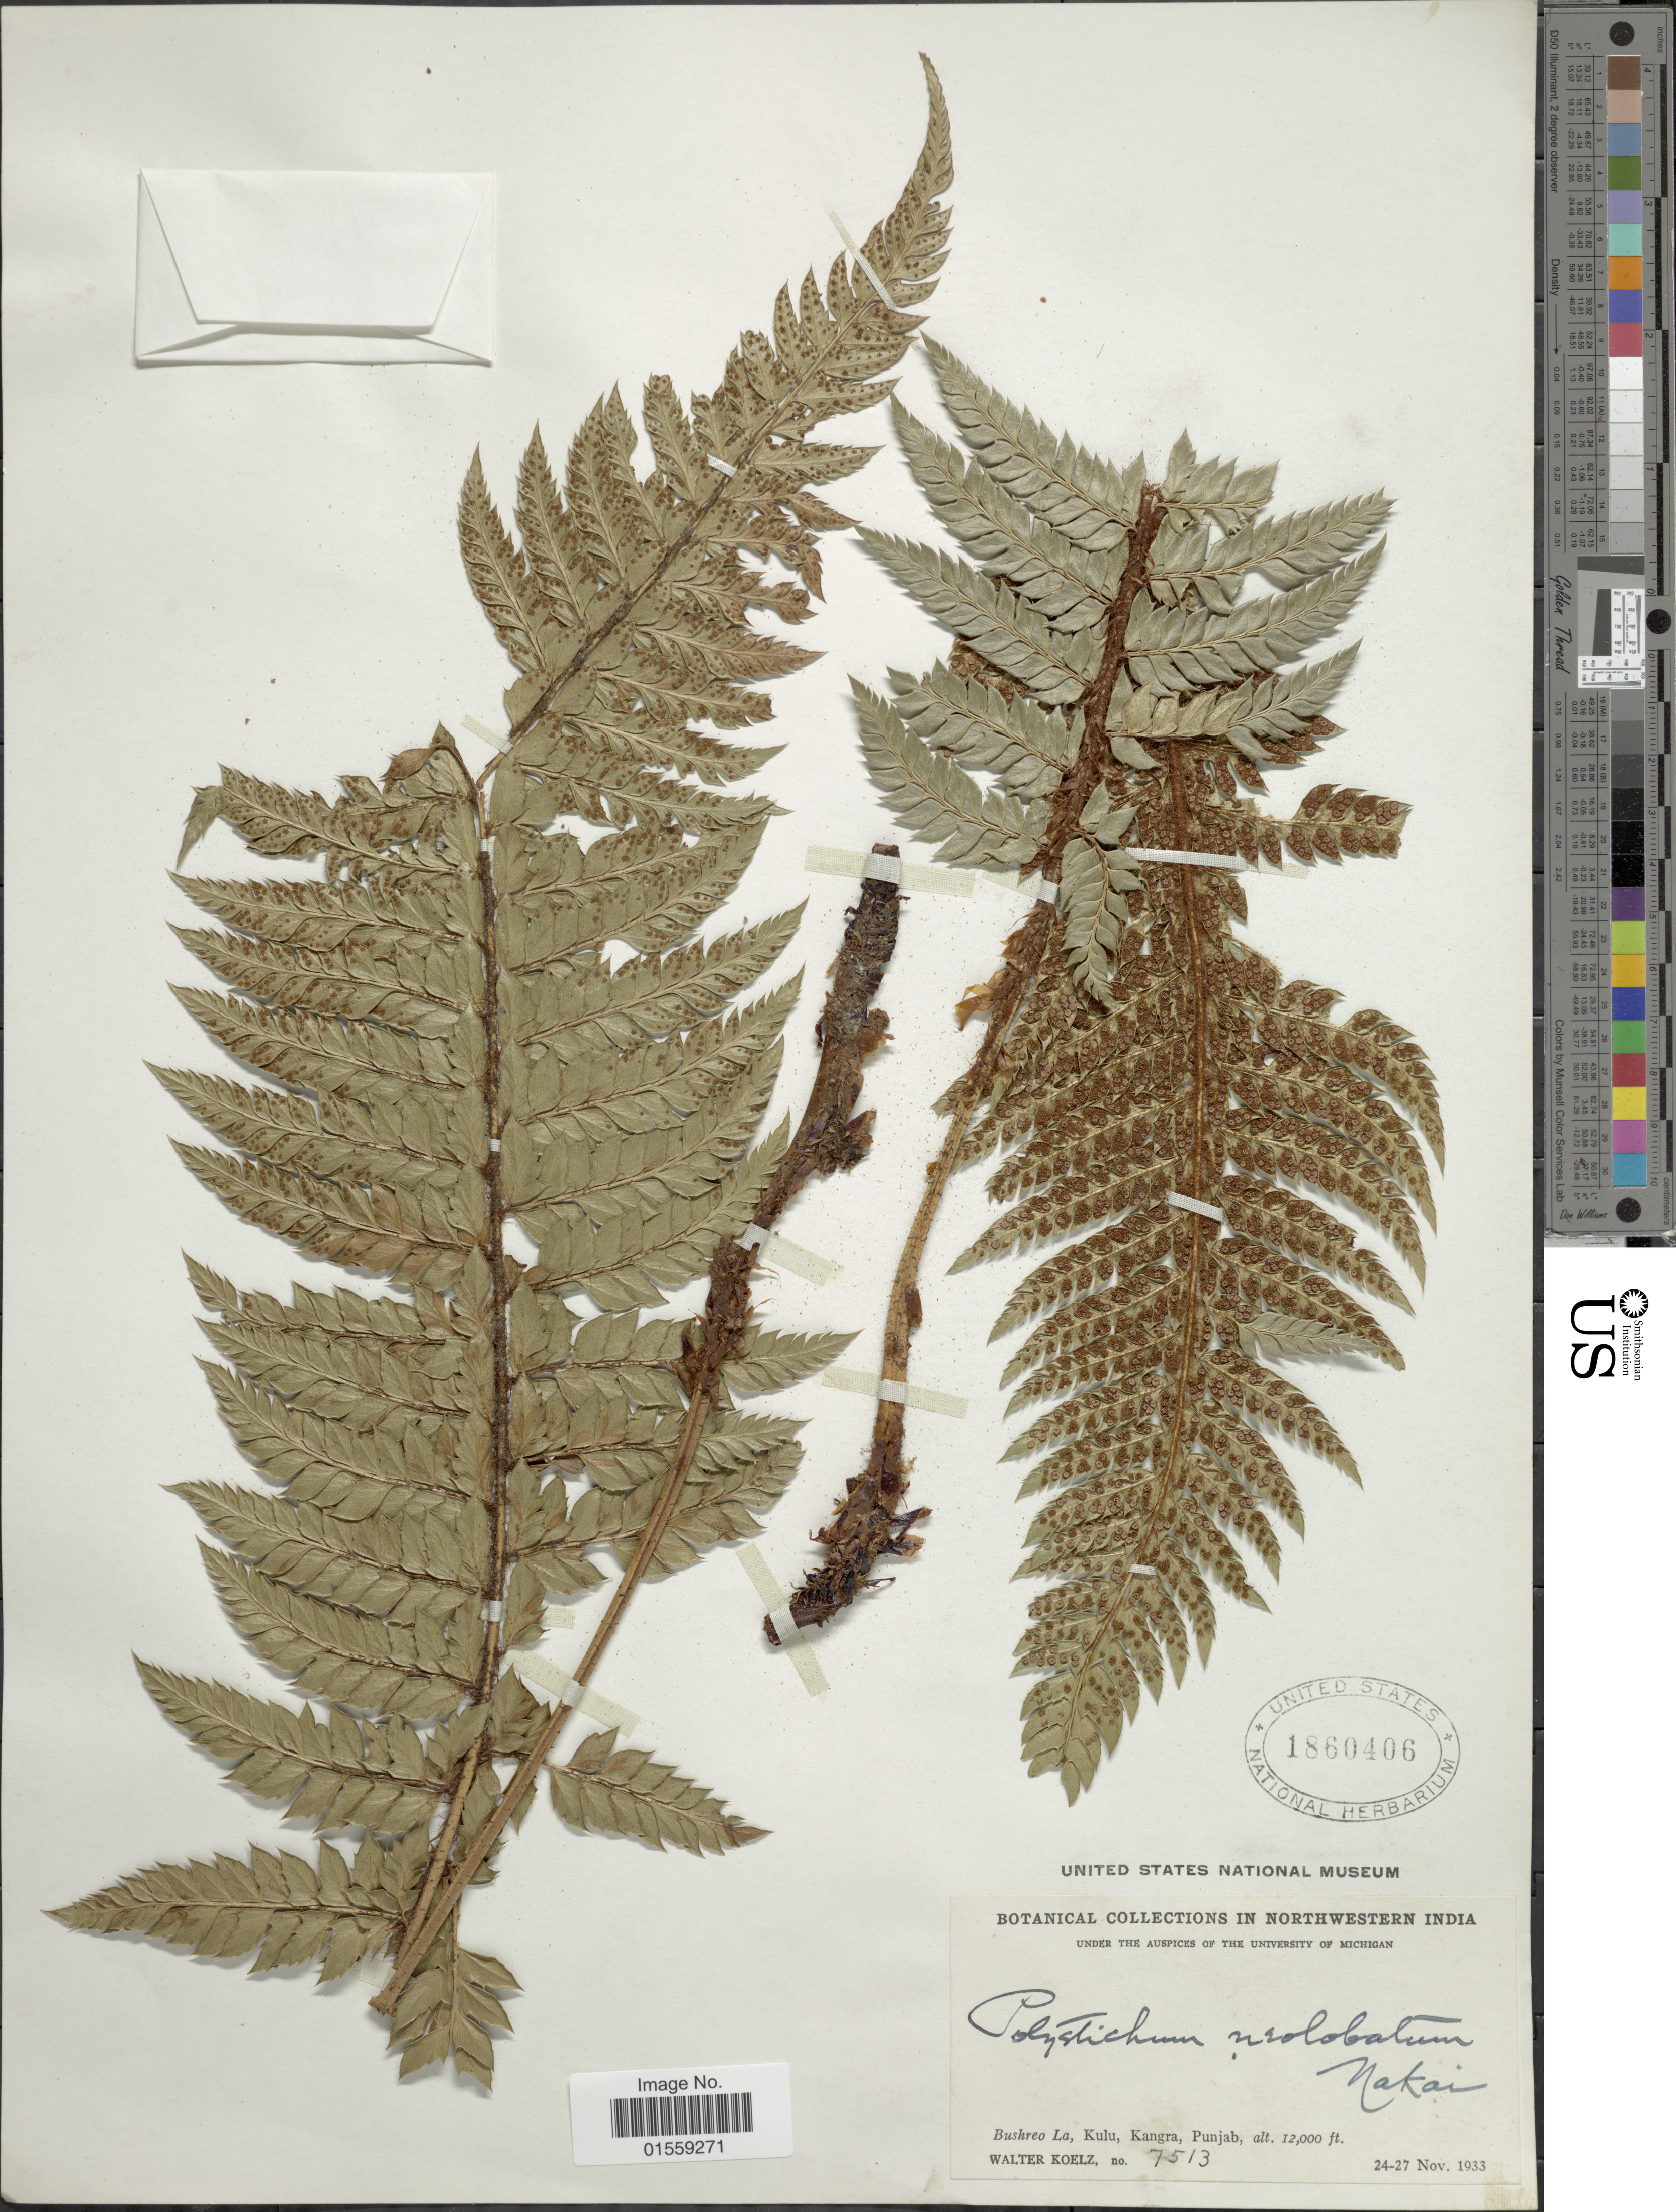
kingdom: Plantae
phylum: Tracheophyta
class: Polypodiopsida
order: Polypodiales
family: Dryopteridaceae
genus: Polystichum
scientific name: Polystichum neolobatum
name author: Nakai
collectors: W. N. Koelz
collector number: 7513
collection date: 1933-11-24/1933-11-27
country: India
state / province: Himachal Pradesh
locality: Bushreo La, Kulu, Kangra, Punjab.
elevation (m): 3658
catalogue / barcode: US 1860406